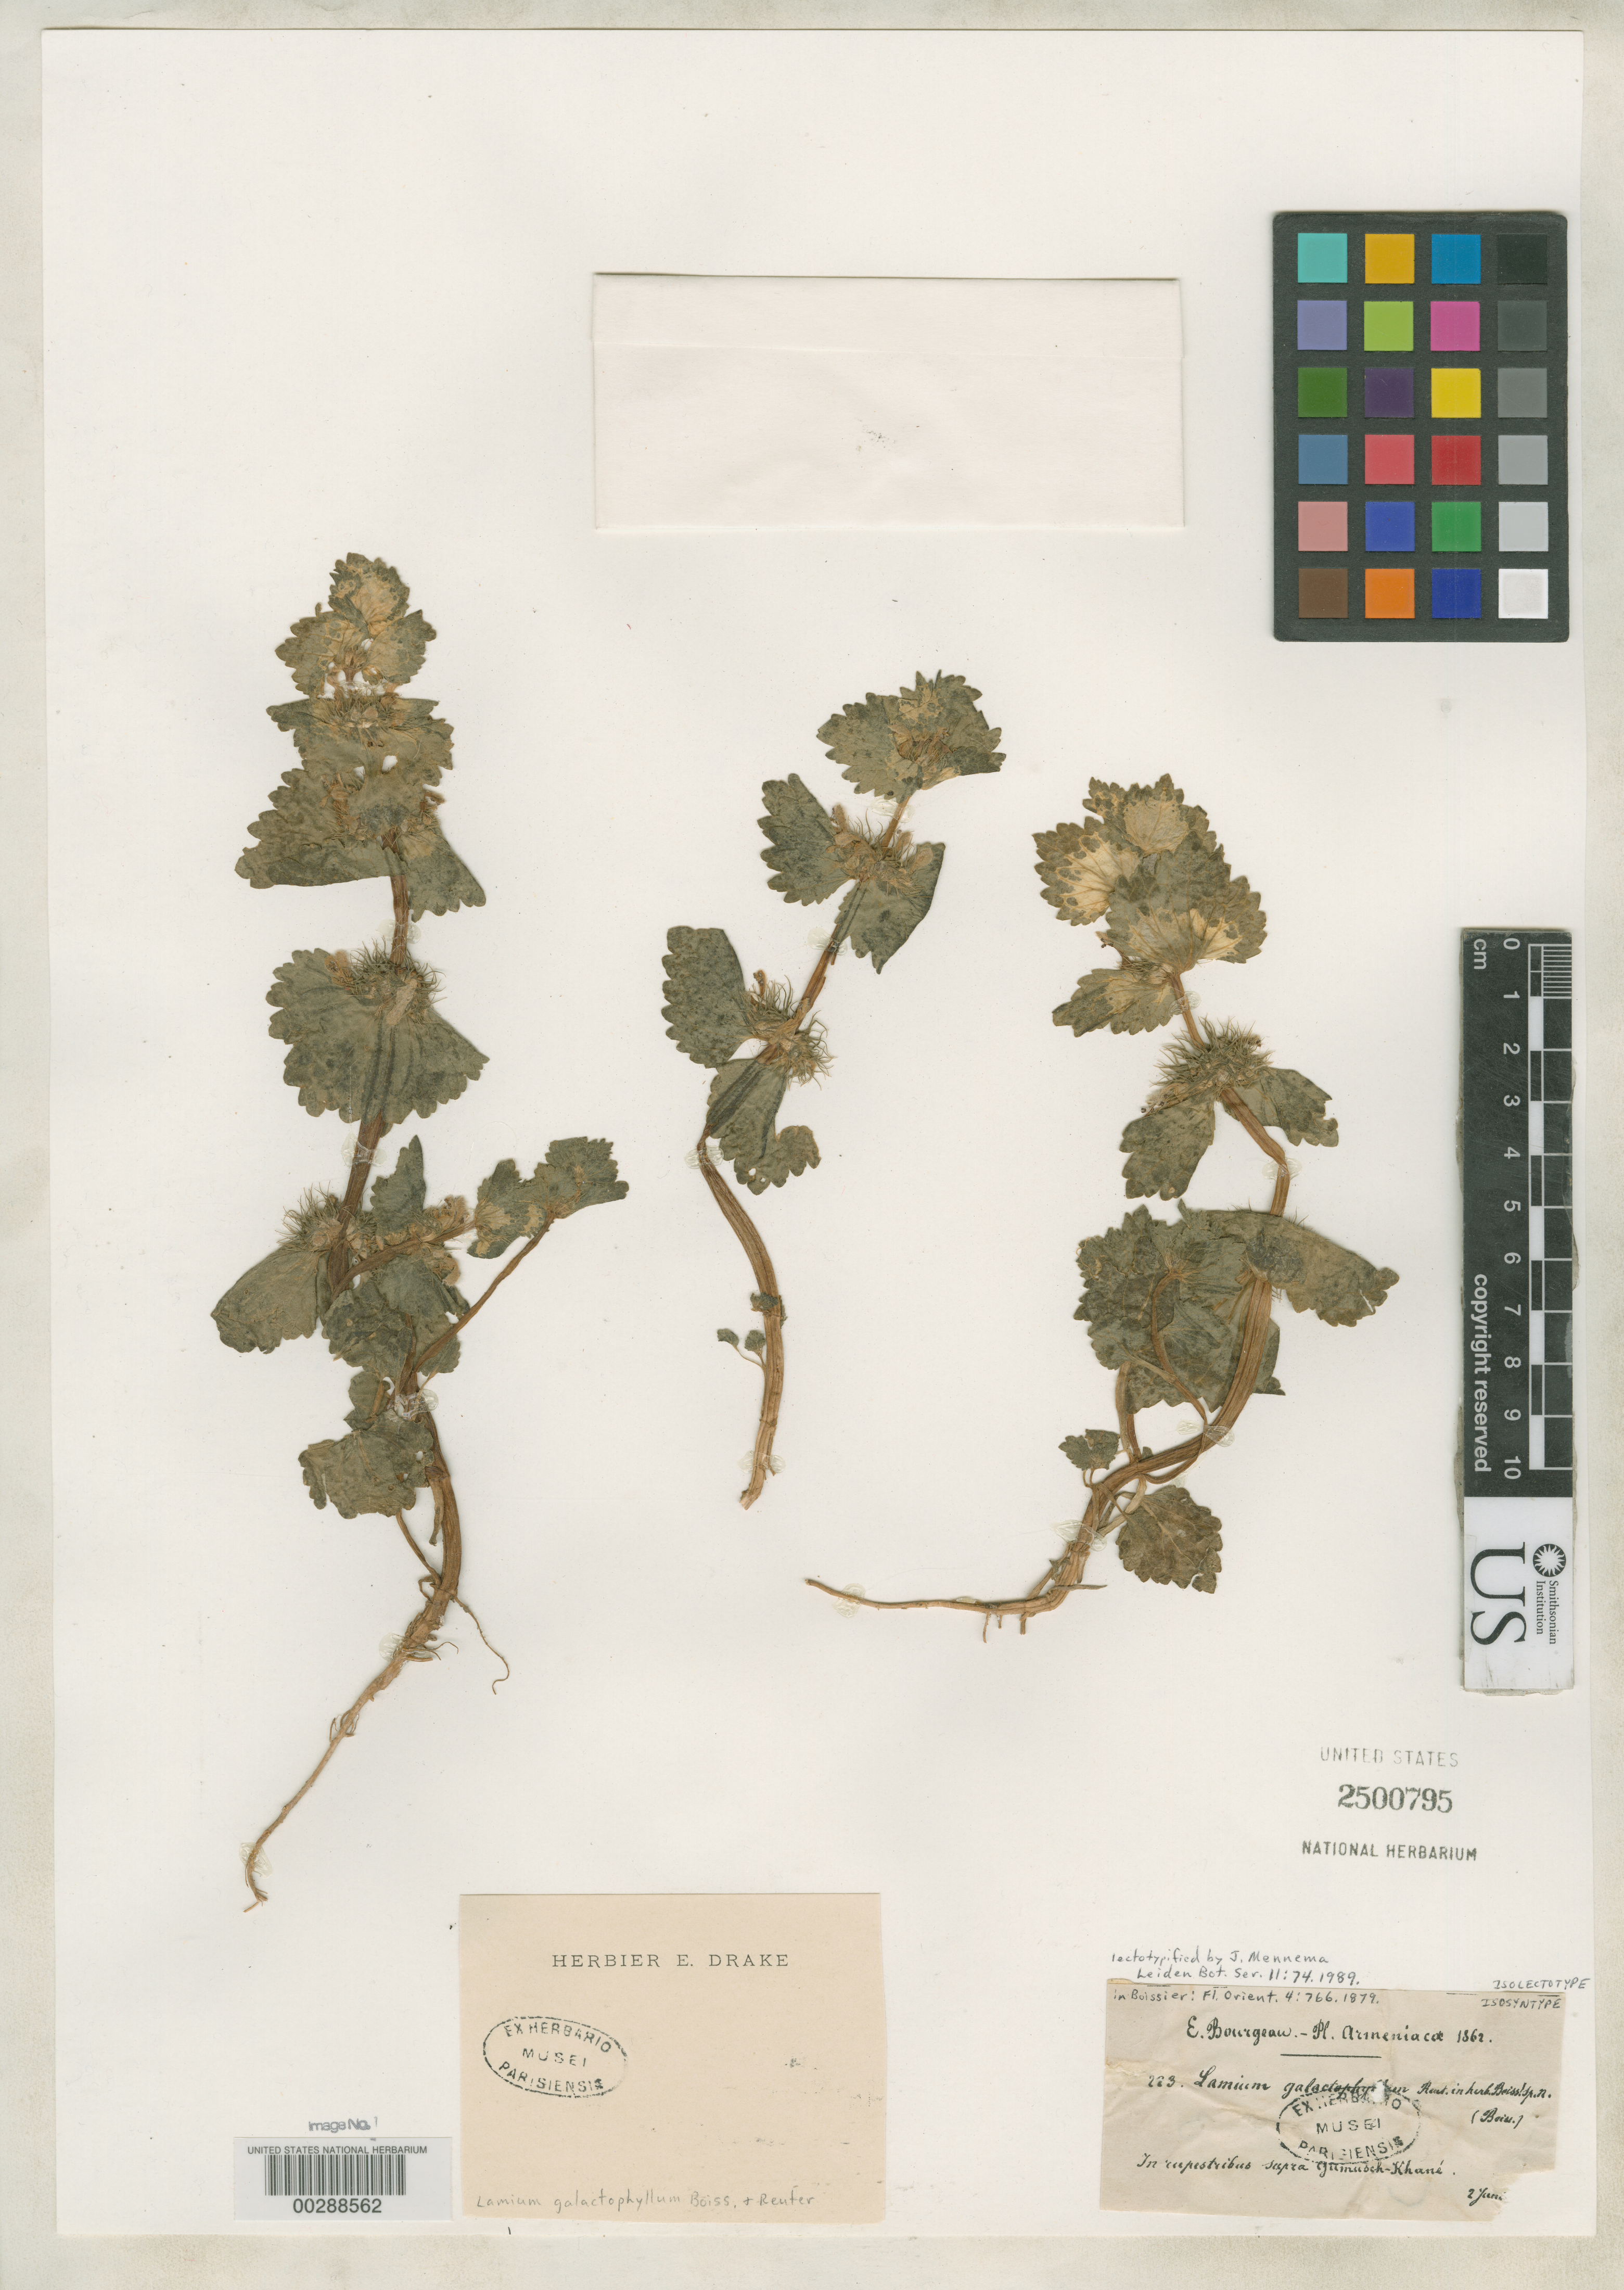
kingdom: Plantae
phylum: Tracheophyta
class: Magnoliopsida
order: Lamiales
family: Lamiaceae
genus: Lamium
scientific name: Lamium galactophyllum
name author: Boiss. & Kotschy in Boiss.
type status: Isolectotype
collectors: E. Bourgeau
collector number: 223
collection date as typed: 02 Jan 1862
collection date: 1862-01-02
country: Turkey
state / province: Gumushane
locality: Armeniaturcica supra Gümüschkane.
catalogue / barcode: US 2500795